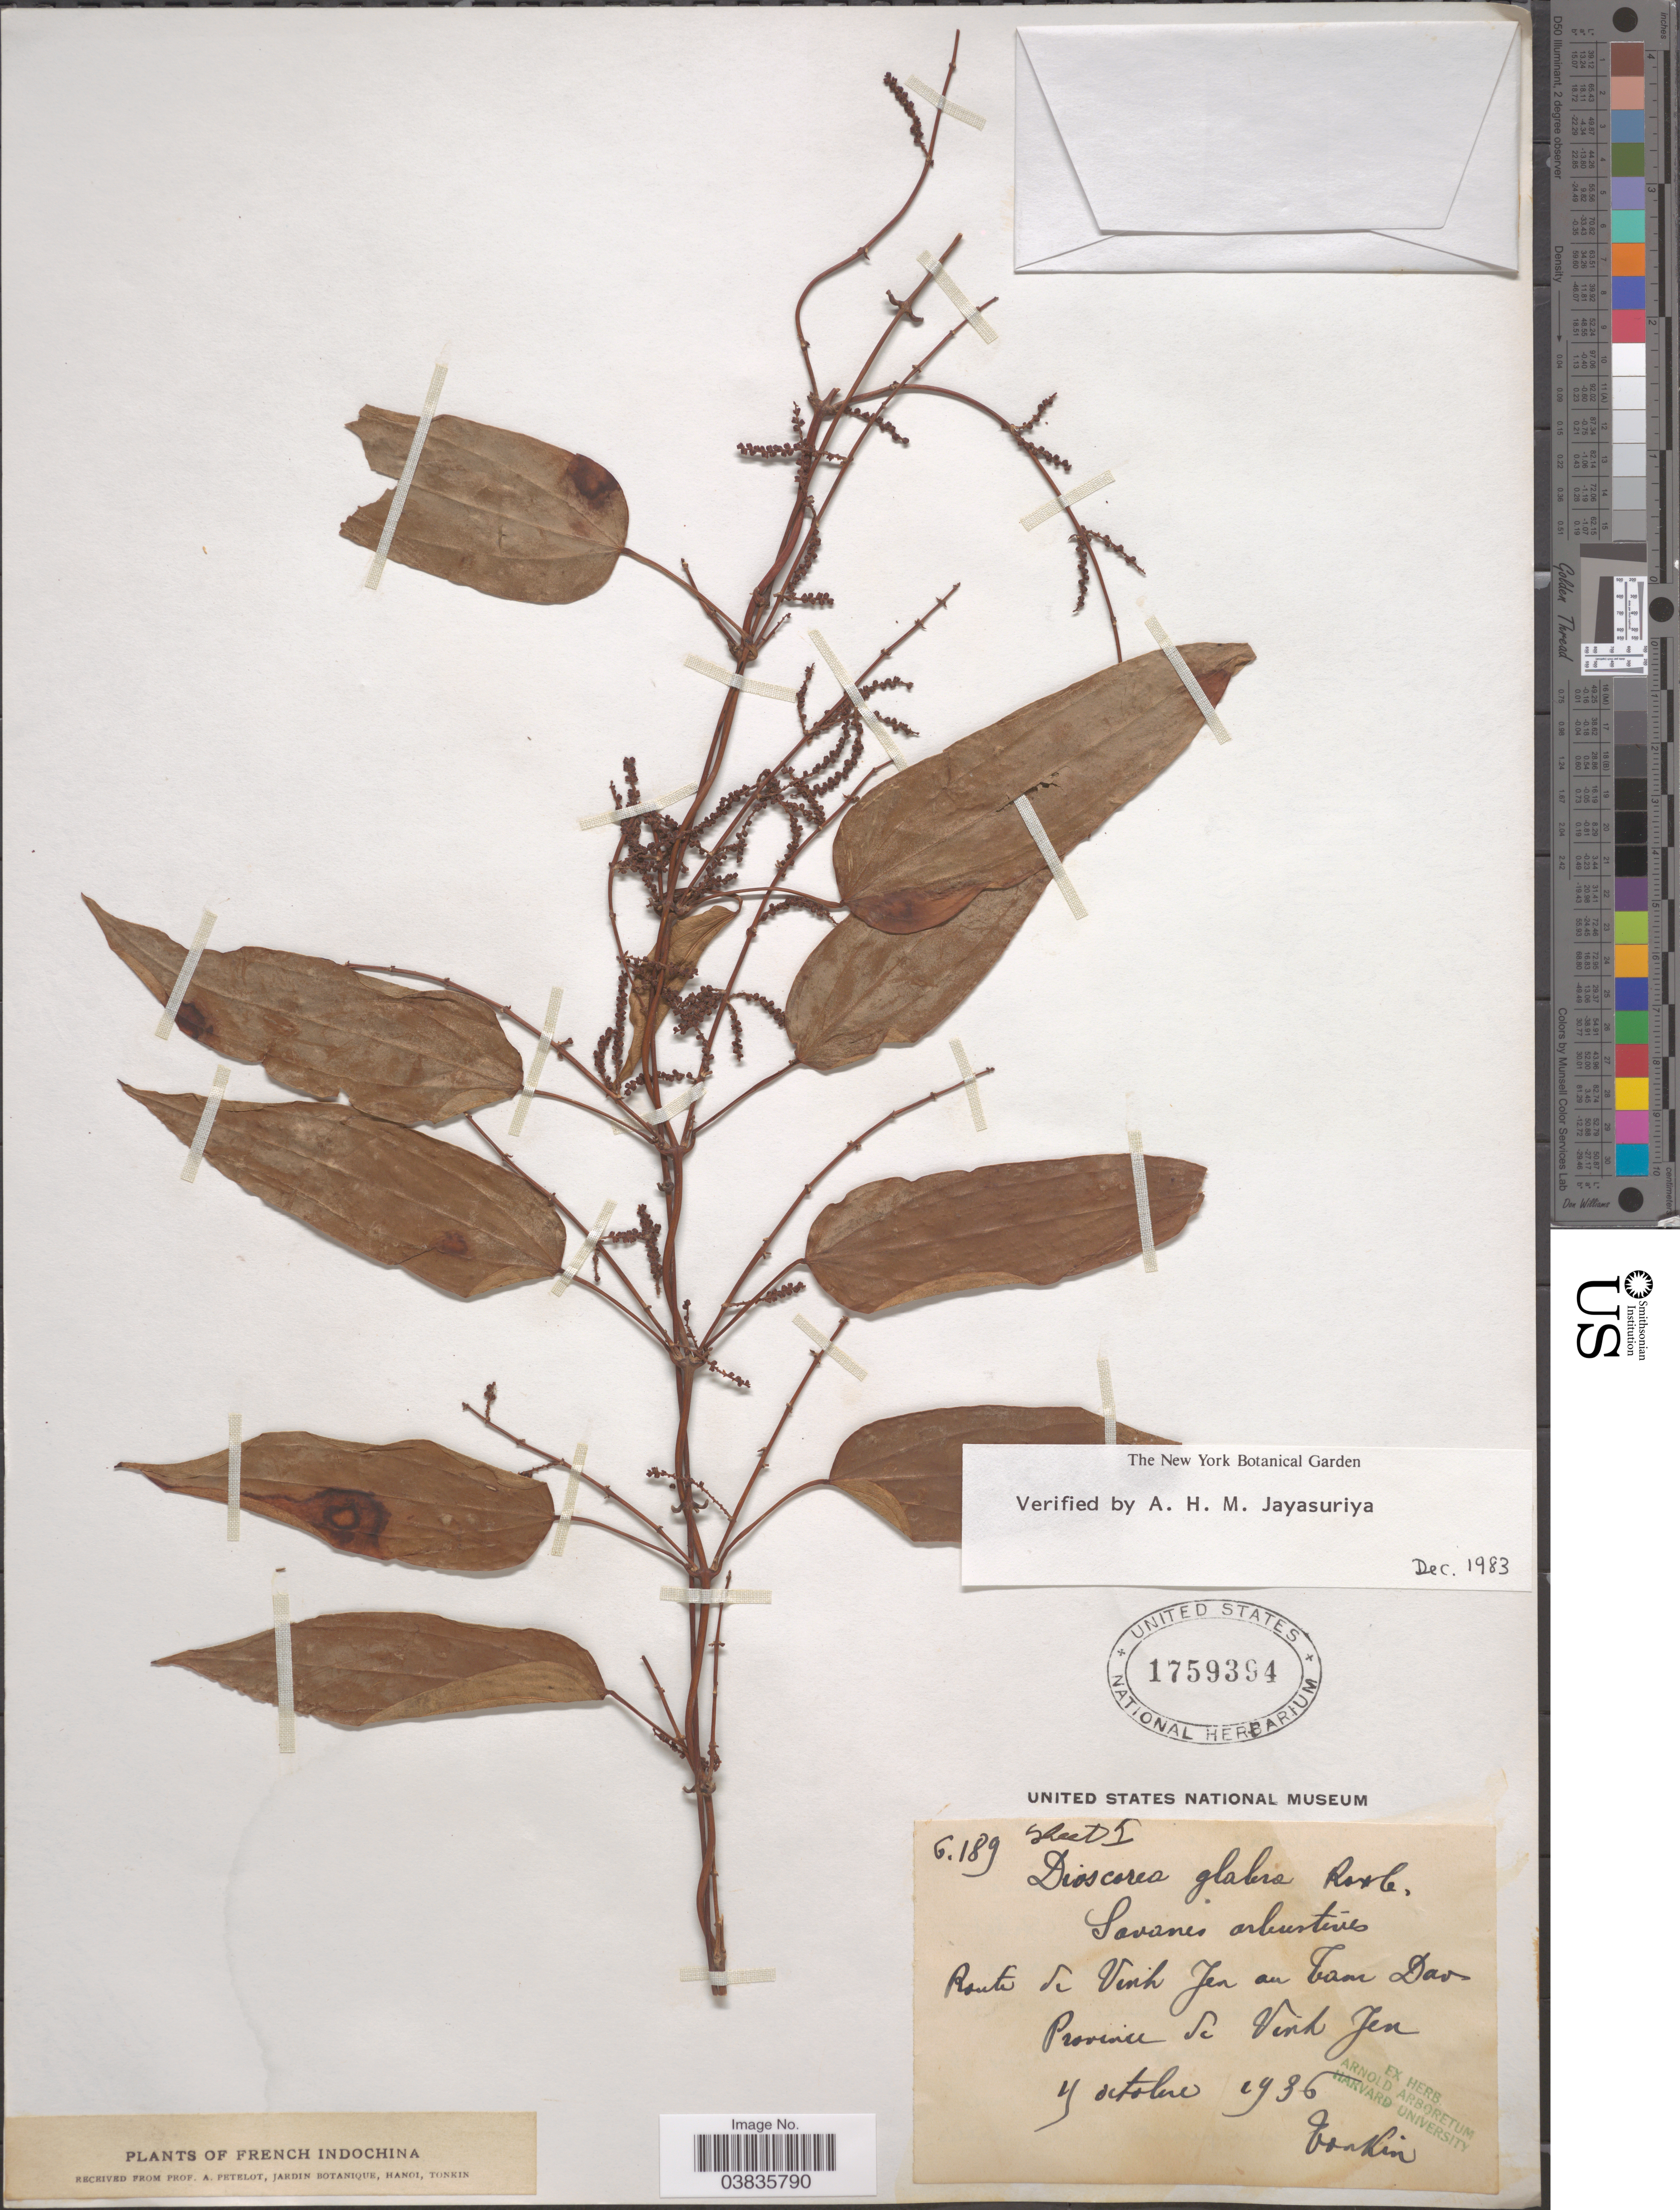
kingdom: Plantae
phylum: Tracheophyta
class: Liliopsida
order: Dioscoreales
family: Dioscoreaceae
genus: Dioscorea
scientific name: Dioscorea glabra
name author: Roxb.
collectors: P. A. Pételot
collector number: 6189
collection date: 1936-10-19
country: Vietnam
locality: Route de Vinh Jen au Tam Dao. Province de Vinh Jen.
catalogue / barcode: US 1759394